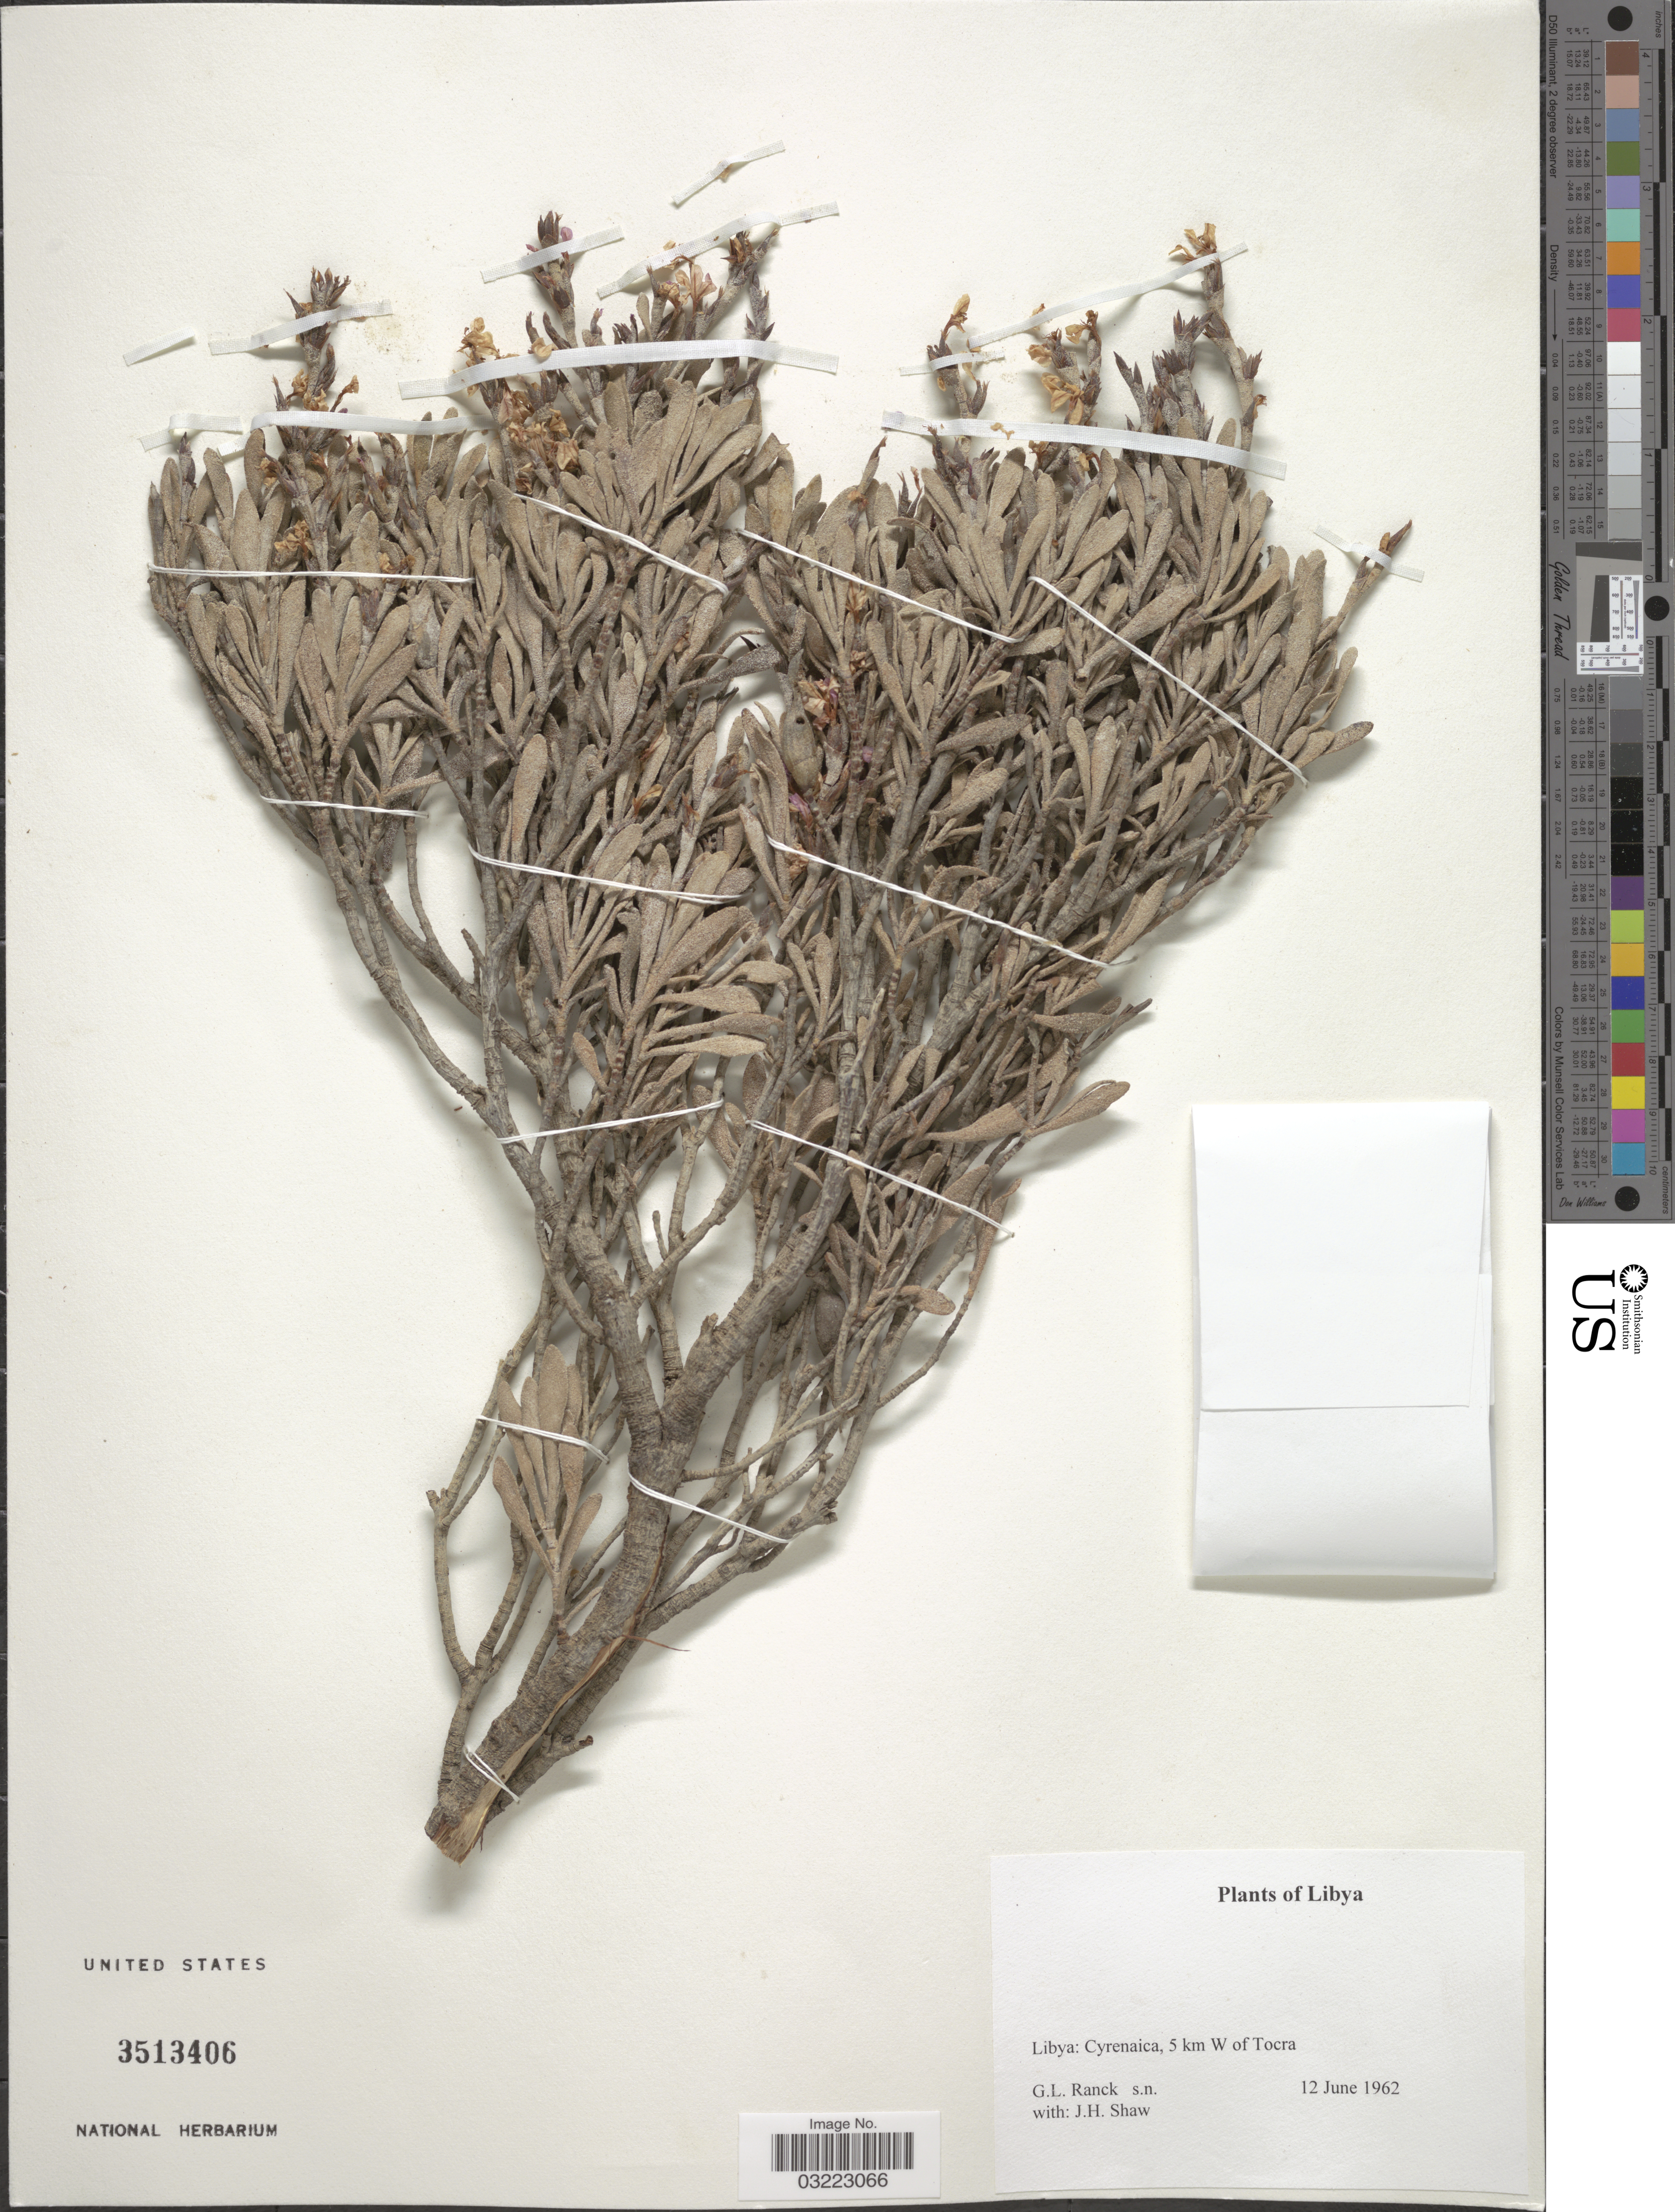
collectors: G. Ranck & J. H. Shaw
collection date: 1962-06-12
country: Libya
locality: Cyrenaica, 5 km W of Tocra.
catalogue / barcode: US 3513406